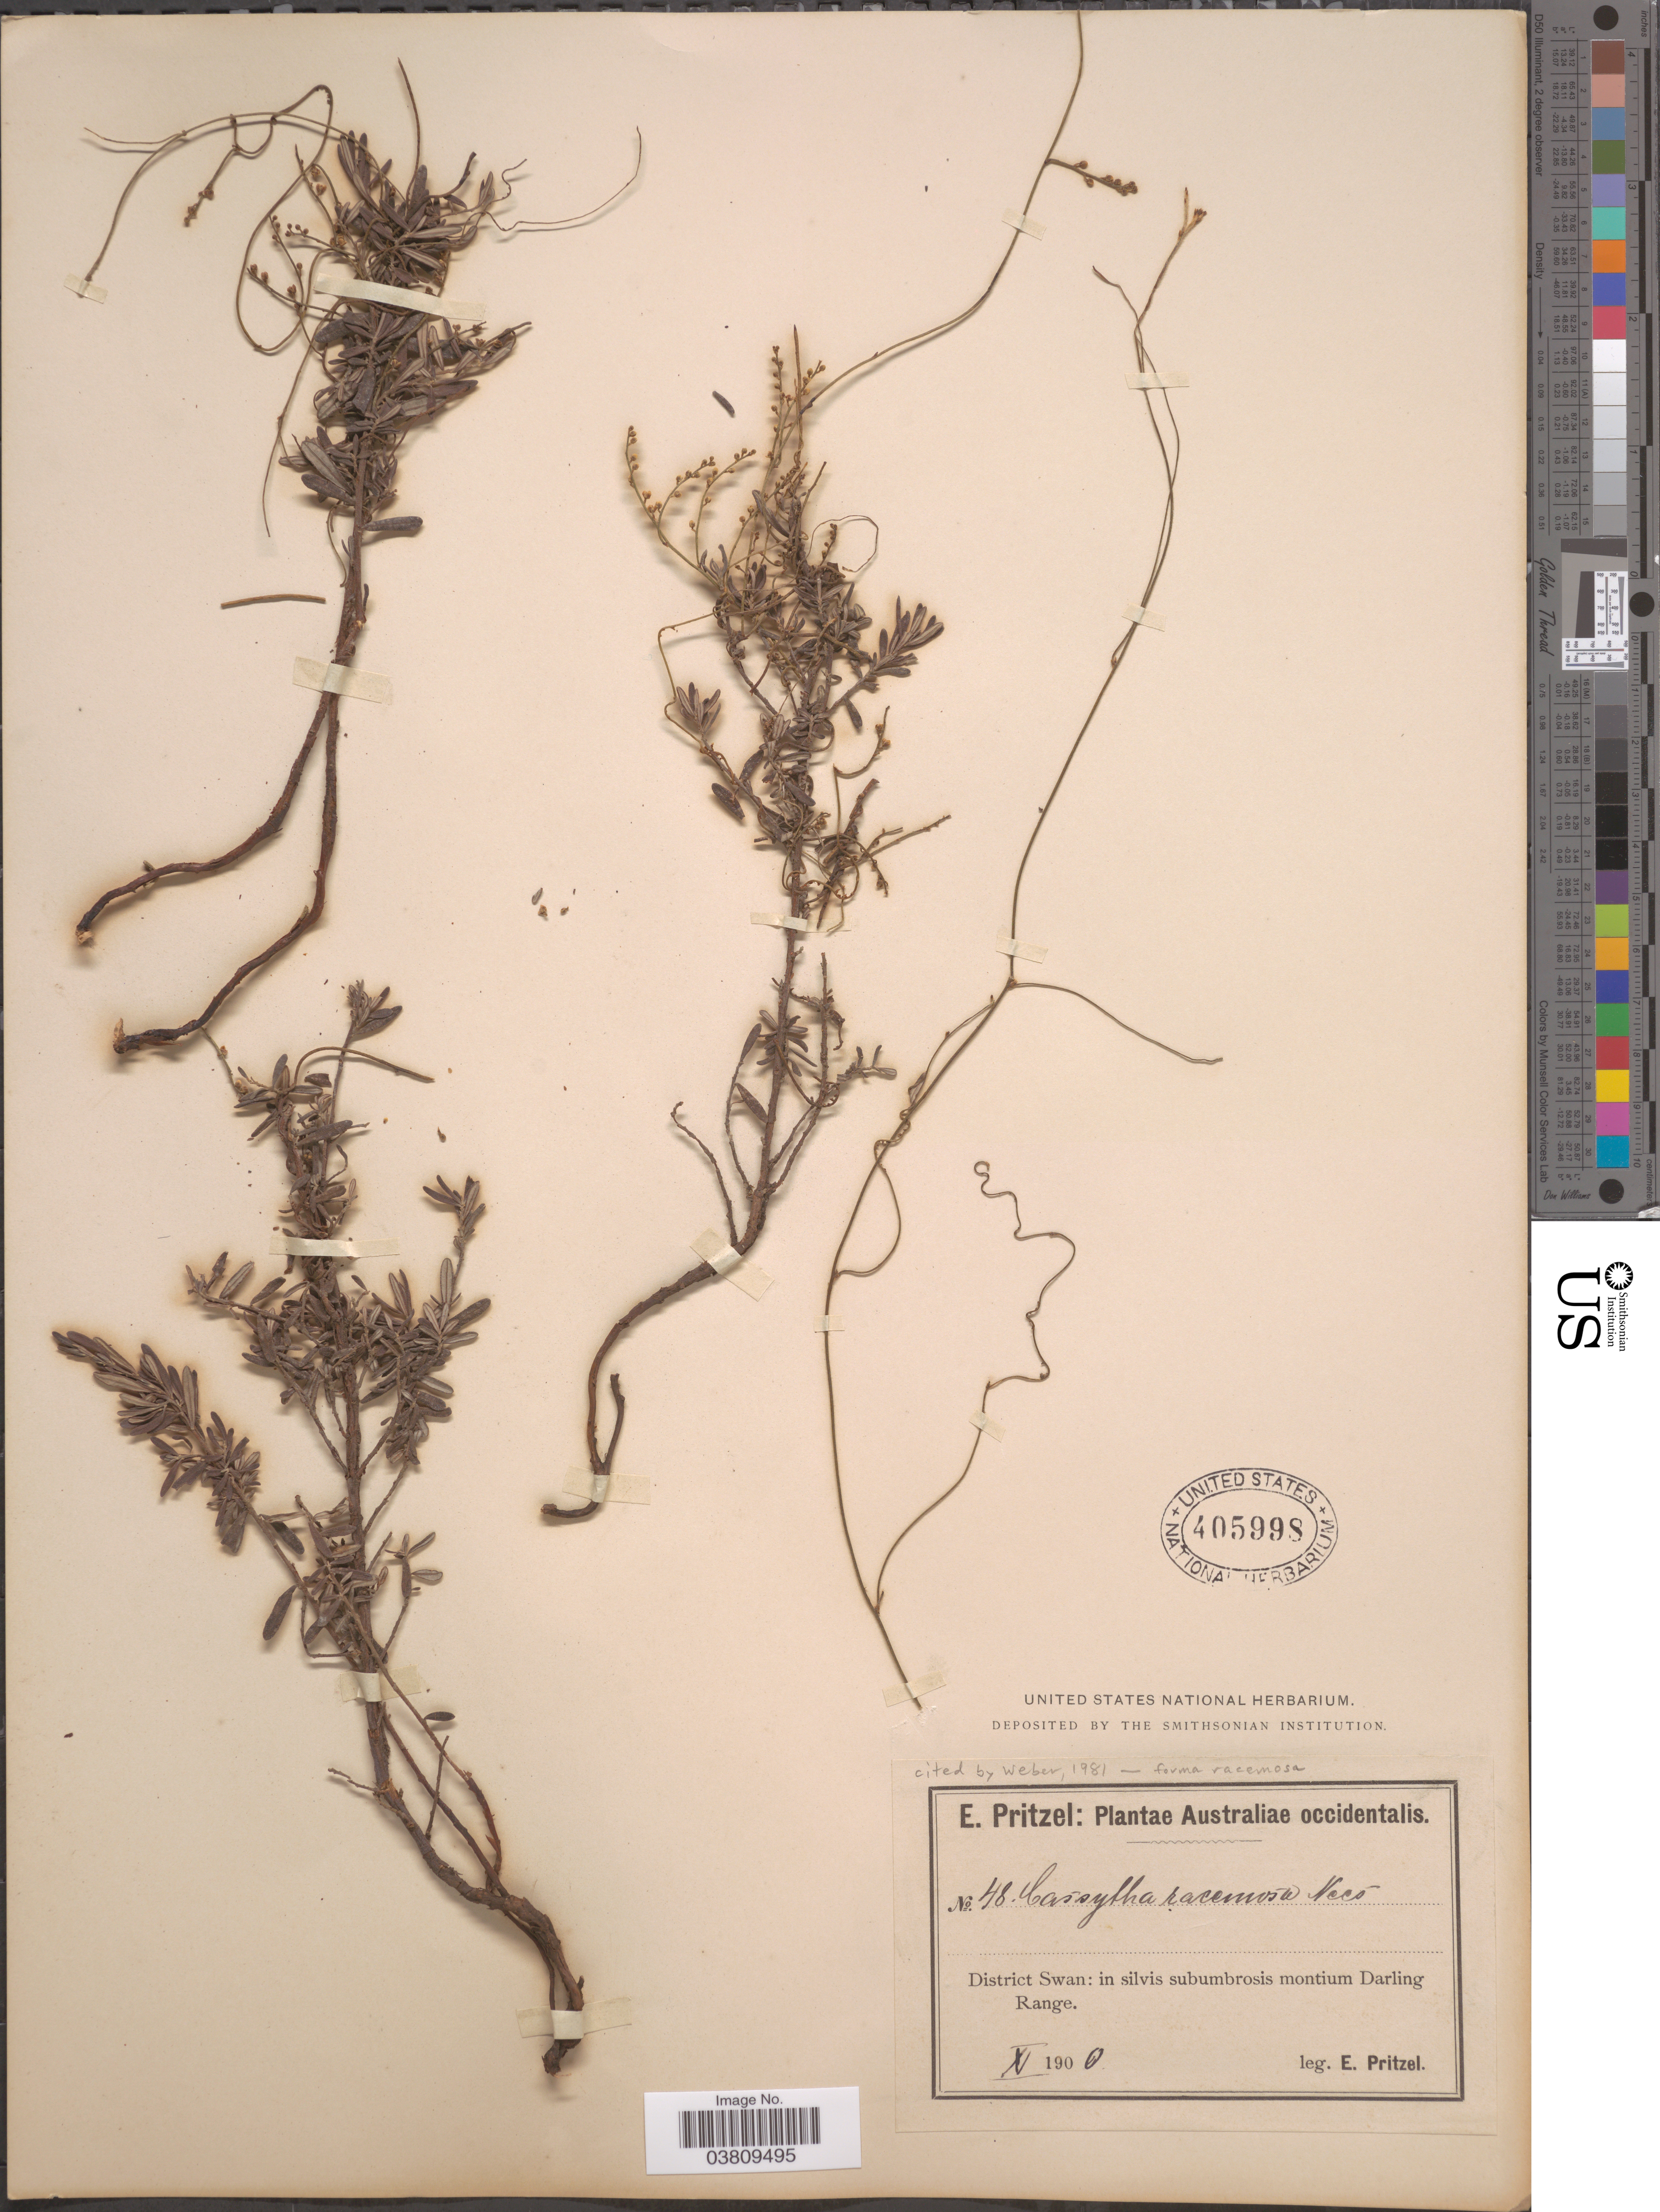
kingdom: Plantae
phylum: Tracheophyta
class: Magnoliopsida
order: Laurales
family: Lauraceae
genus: Cassytha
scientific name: Cassytha racemosa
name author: Nees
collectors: E. G. Pritzel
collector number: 48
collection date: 1900-05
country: Australia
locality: Australiae occidentalis. District Swan: in silvis subumbrosis montium Darling Range.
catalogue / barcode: US 405998